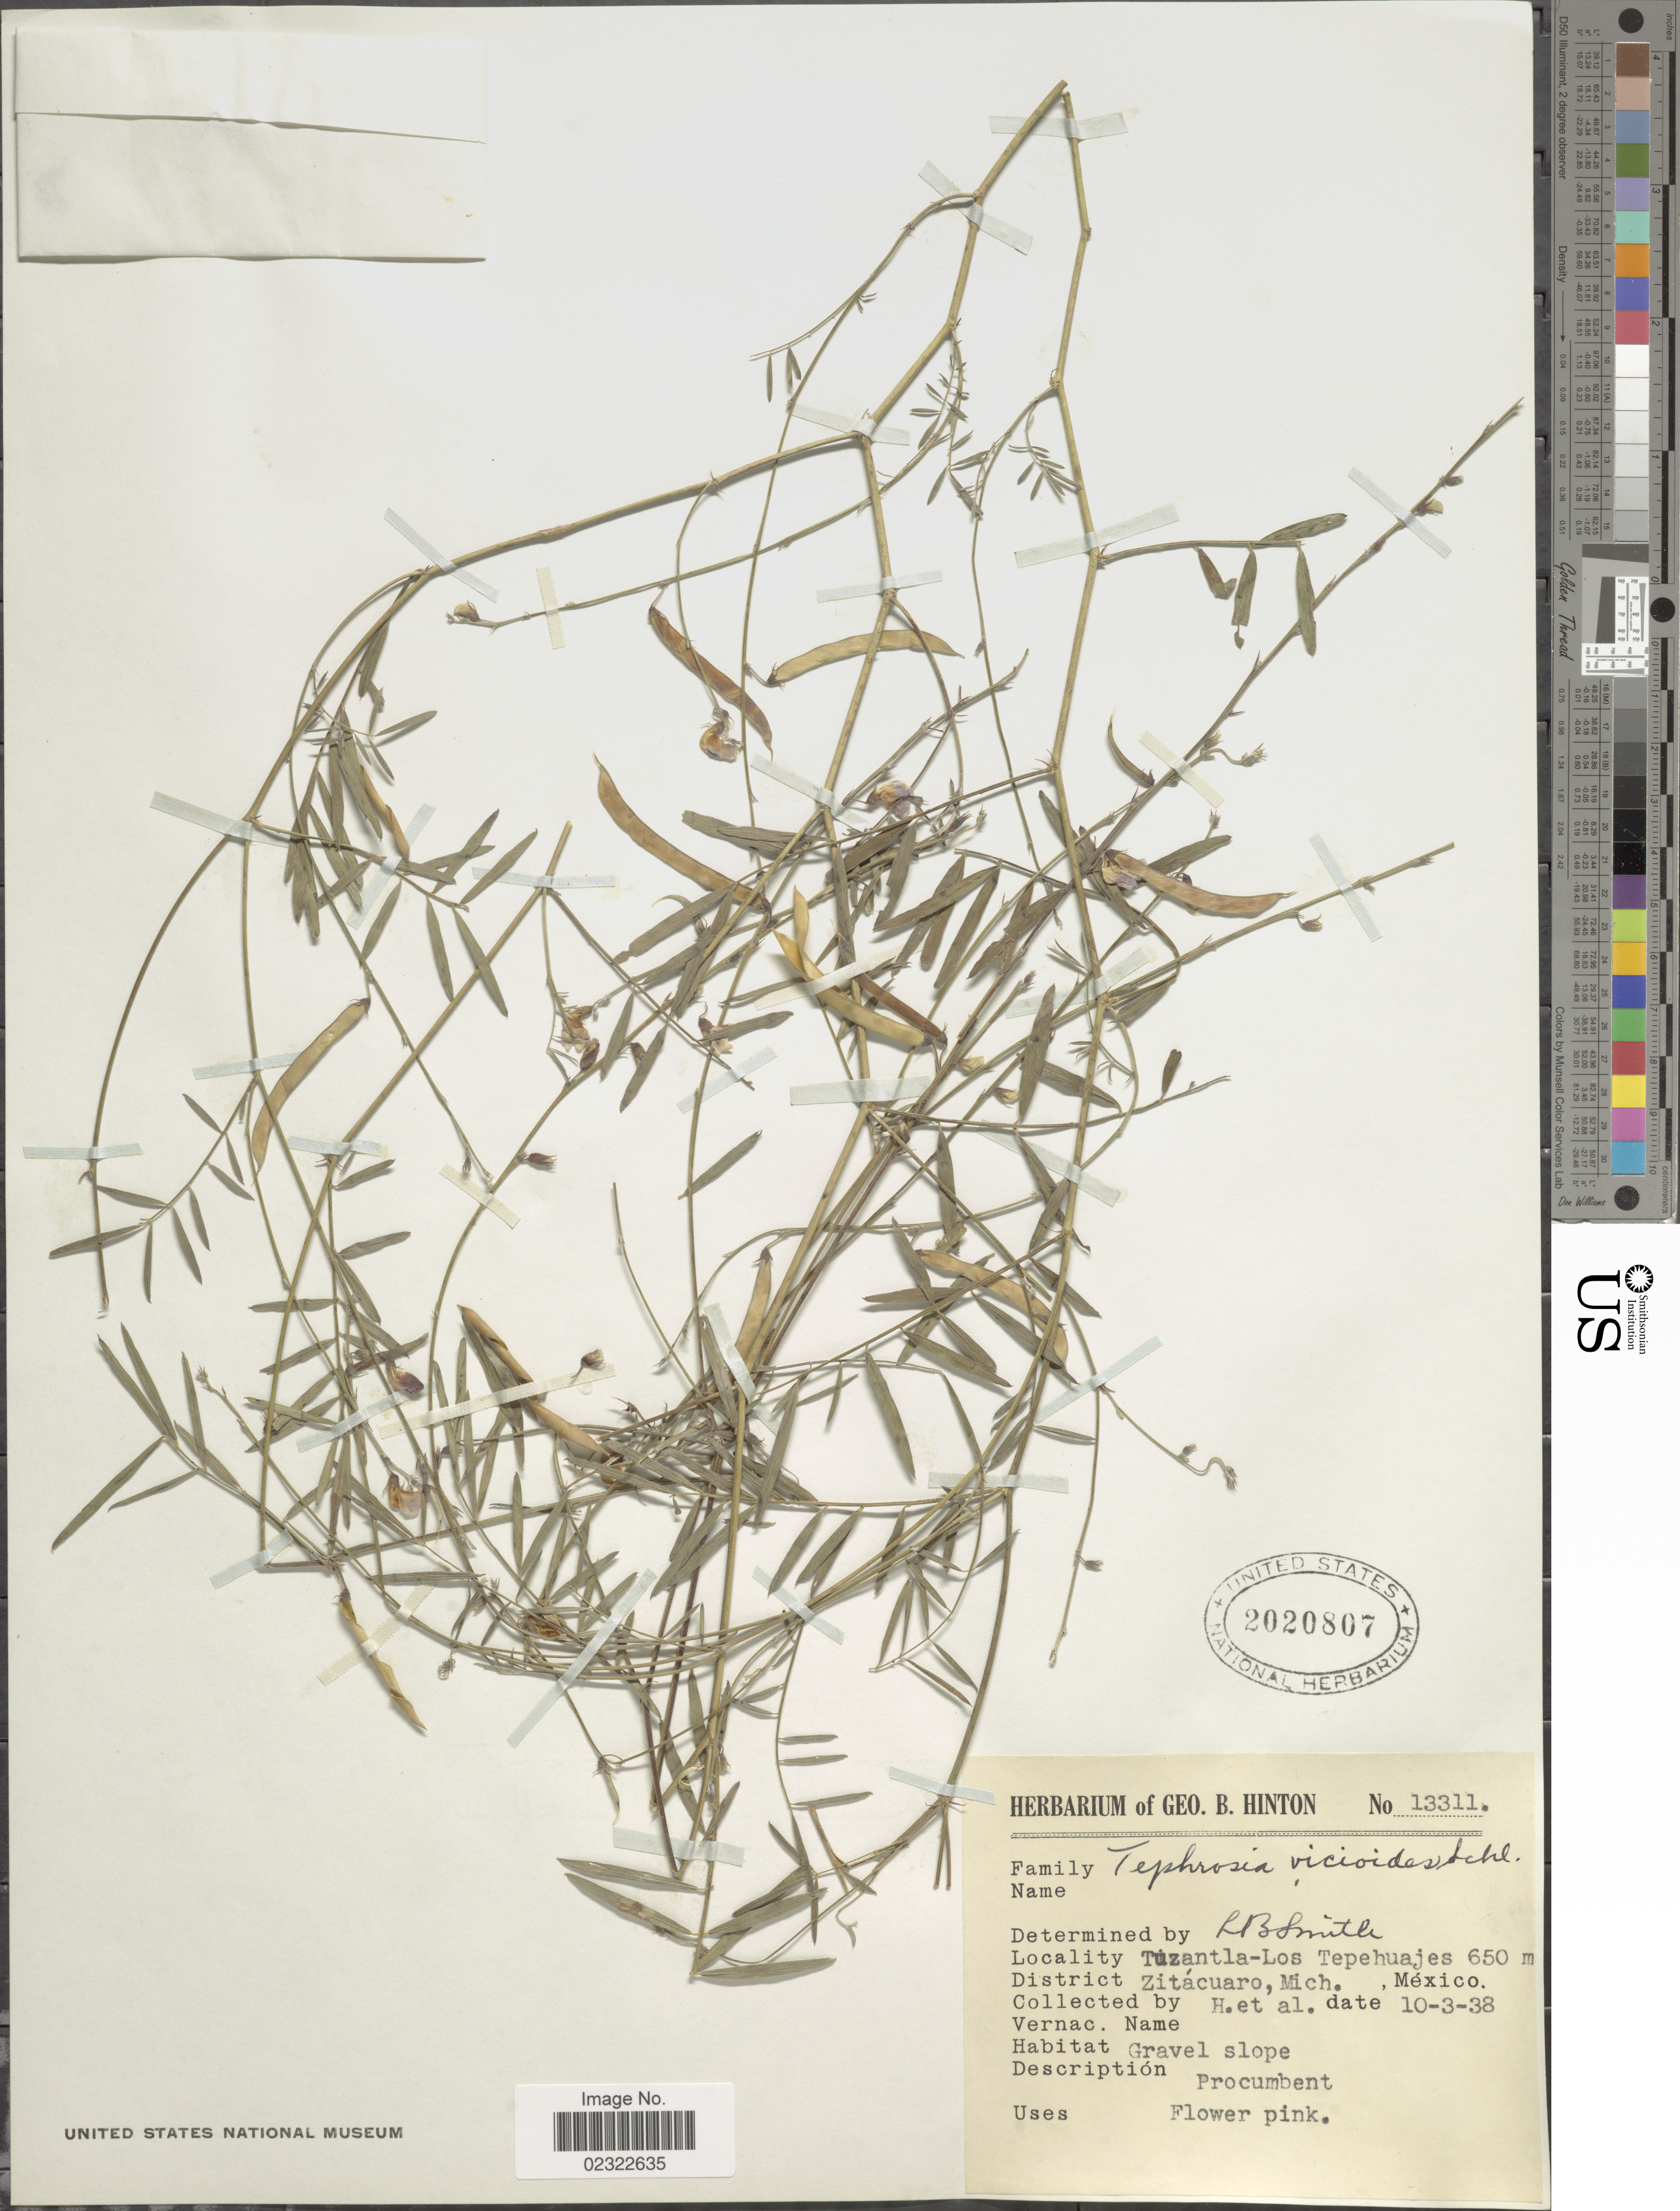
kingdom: Plantae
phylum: Tracheophyta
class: Magnoliopsida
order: Fabales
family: Fabaceae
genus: Tephrosia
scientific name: Tephrosia vicioides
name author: Schltdl.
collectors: G. B. Hinton & et al.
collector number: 13311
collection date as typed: Transcribed d/m/y: 10/3/38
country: Mexico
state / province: Michoacán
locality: Tuzantla-Los Tepehuajes. Zitacuaro, Mich.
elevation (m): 650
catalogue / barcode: US 2020807